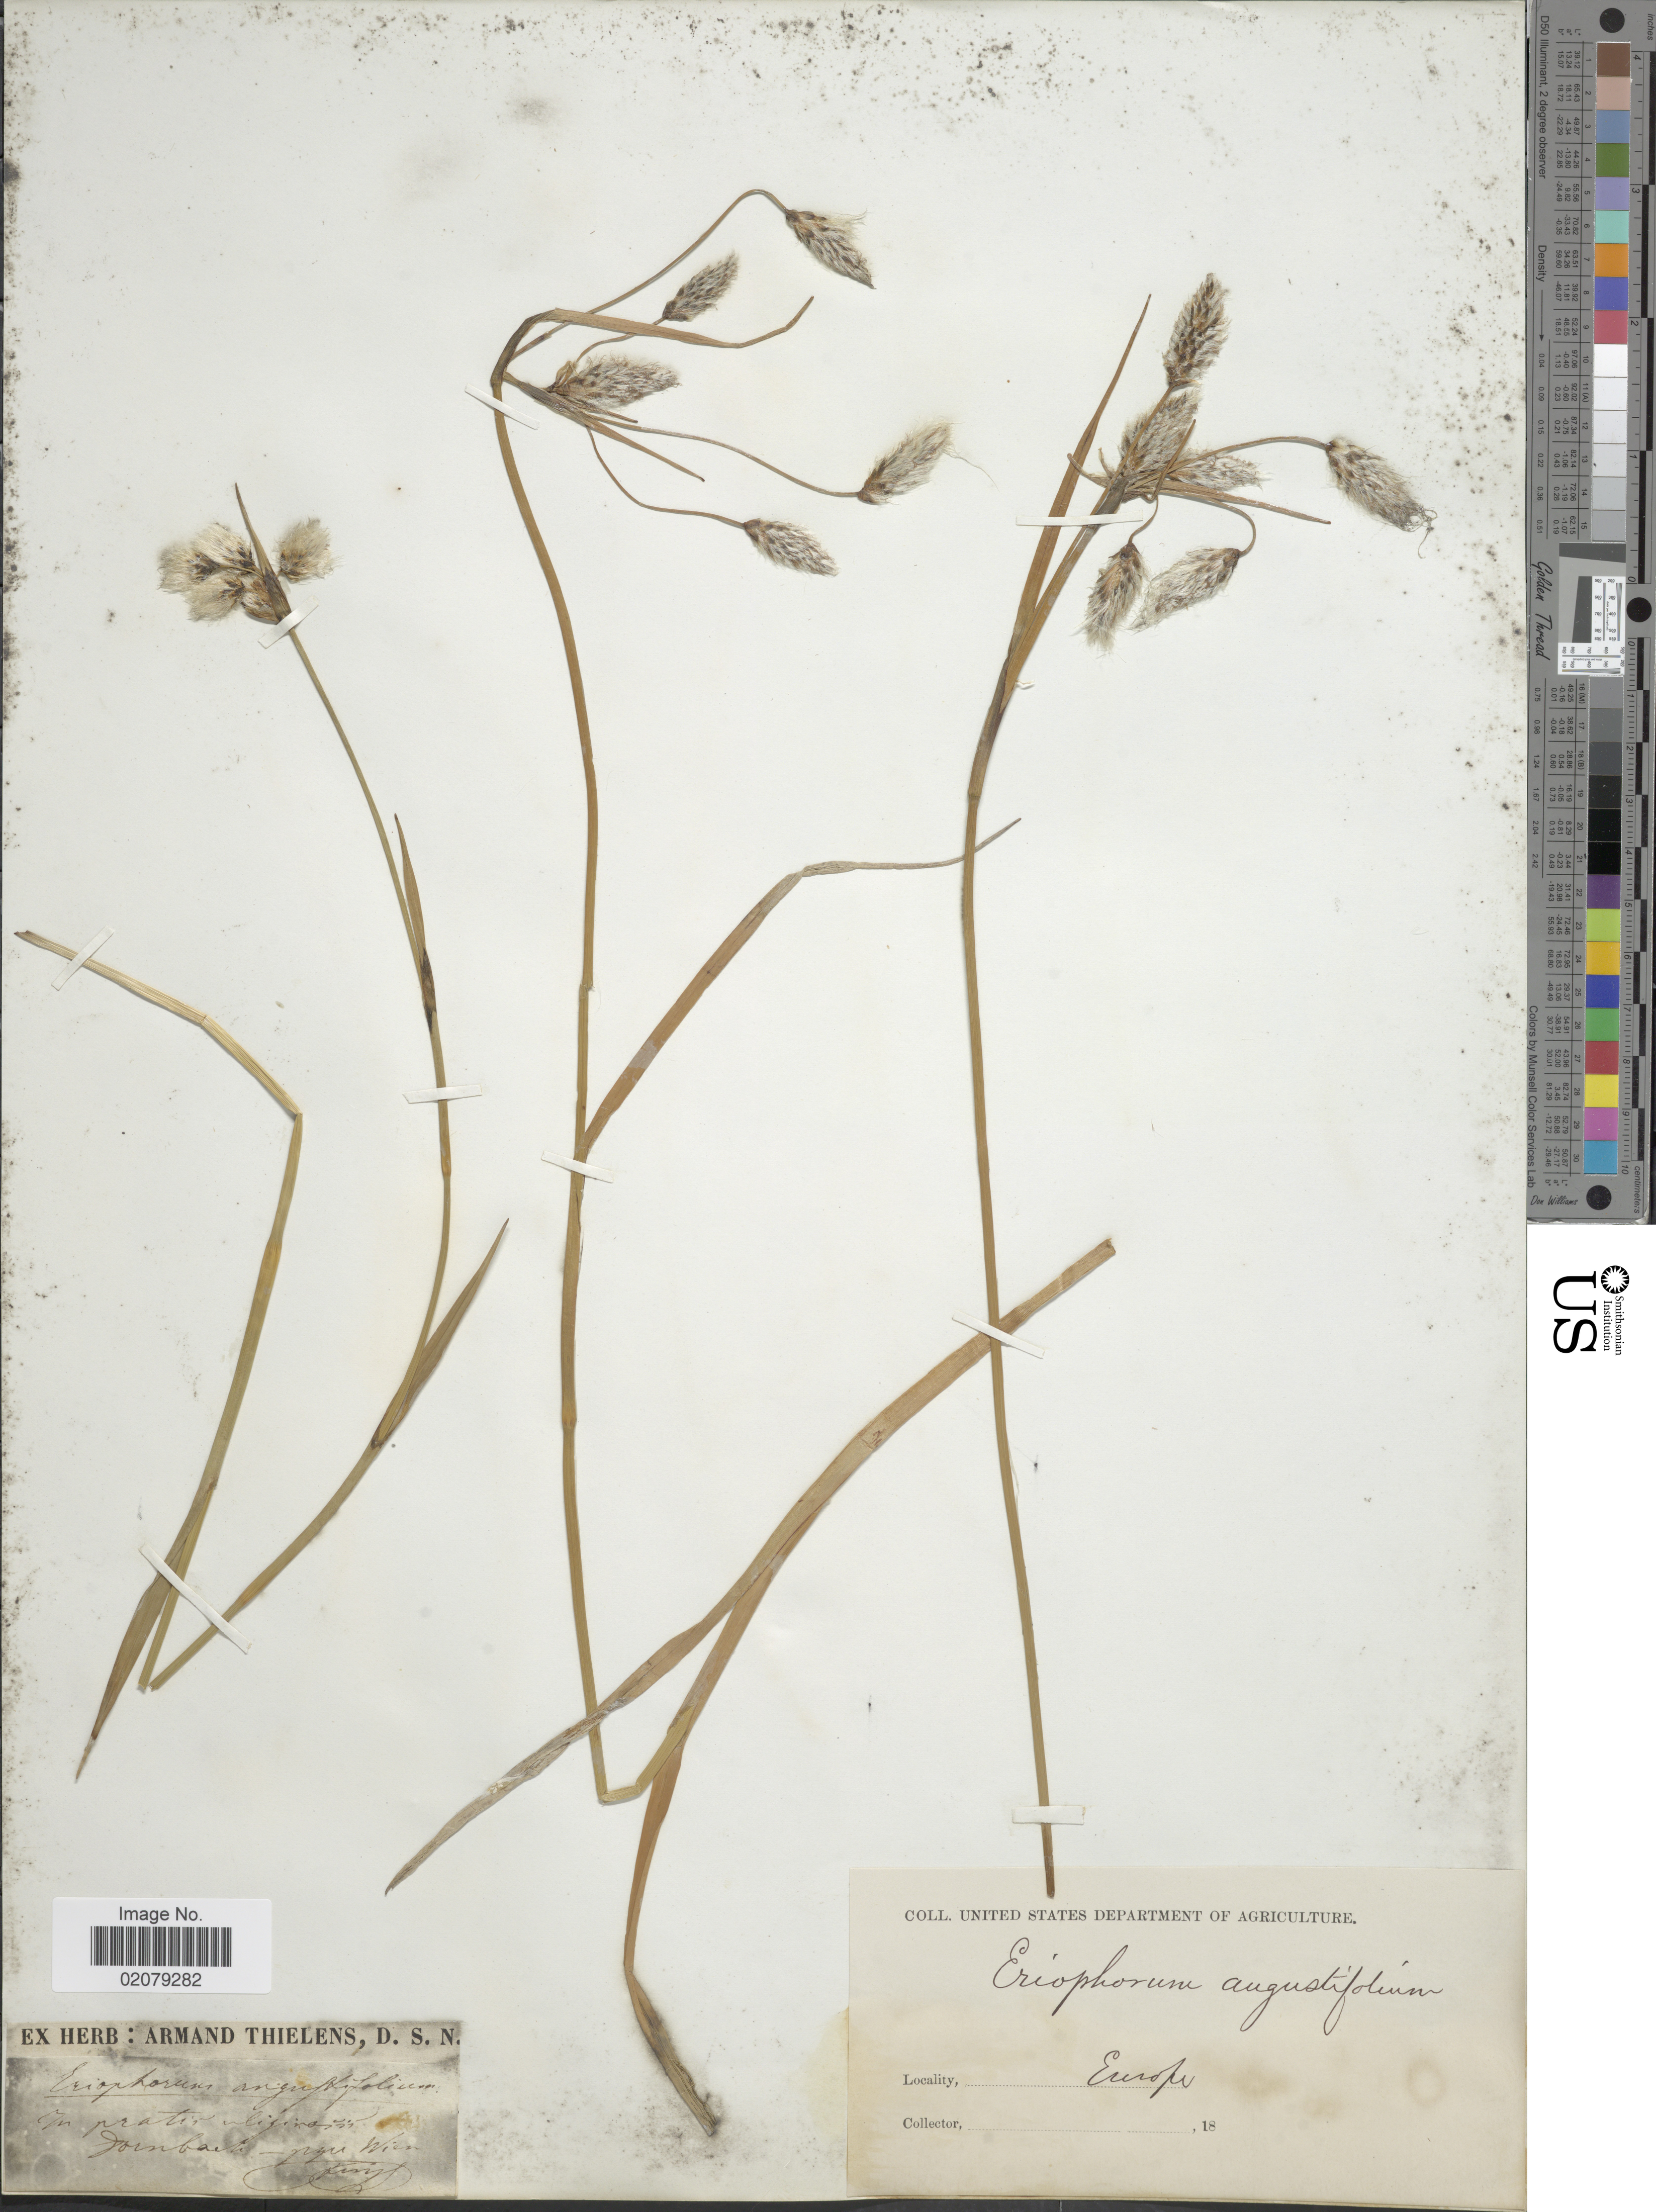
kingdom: Plantae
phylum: Tracheophyta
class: Liliopsida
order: Poales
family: Cyperaceae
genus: Eriophorum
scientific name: Eriophorum angustifolium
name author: Honck.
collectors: ex herb. Armand Thielens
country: Austria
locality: Europe, Dornbach - Wien [interpreted]